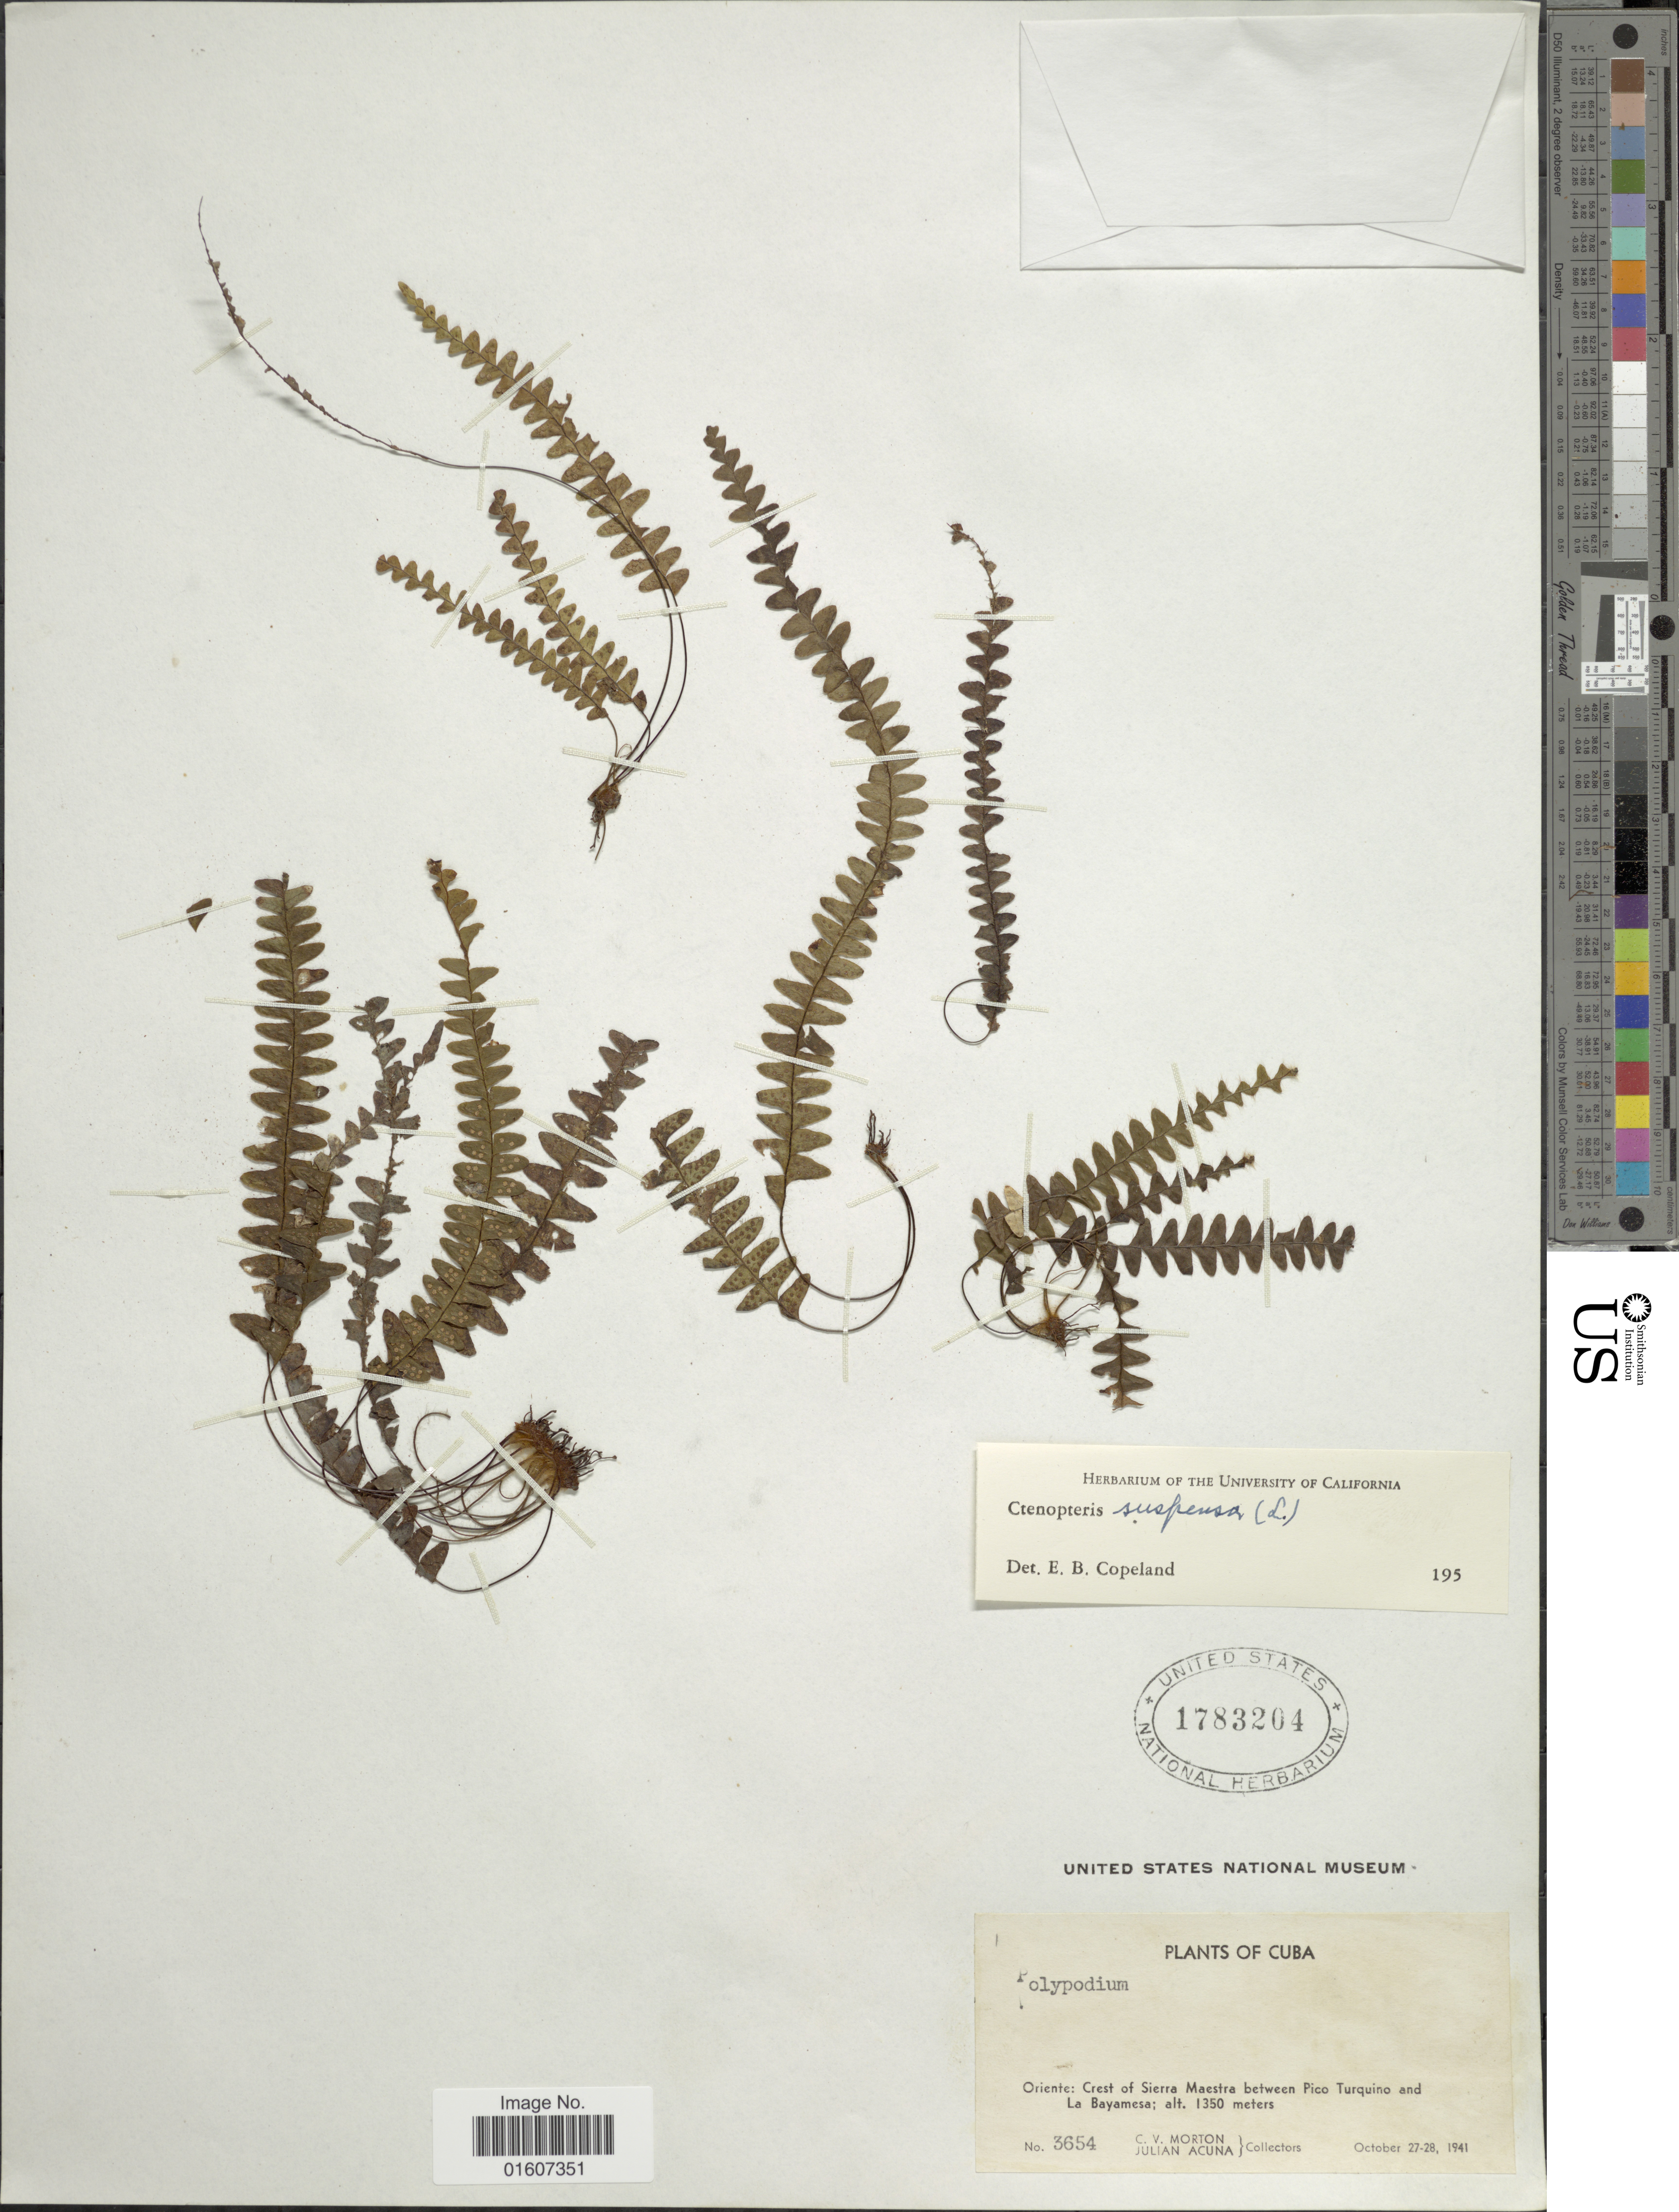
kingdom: Plantae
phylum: Tracheophyta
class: Polypodiopsida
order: Polypodiales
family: Polypodiaceae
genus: Terpsichore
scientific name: Terpsichore asplenifolia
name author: (L.) A.R. Sm.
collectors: C. V. Morton & J. B. Acuña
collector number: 3654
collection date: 1941-10-27/1941-10-28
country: Cuba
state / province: Oriente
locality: Crest of Sierra Maestra between Pico Turquino and La Bayamesa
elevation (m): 1350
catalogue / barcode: US 1783204